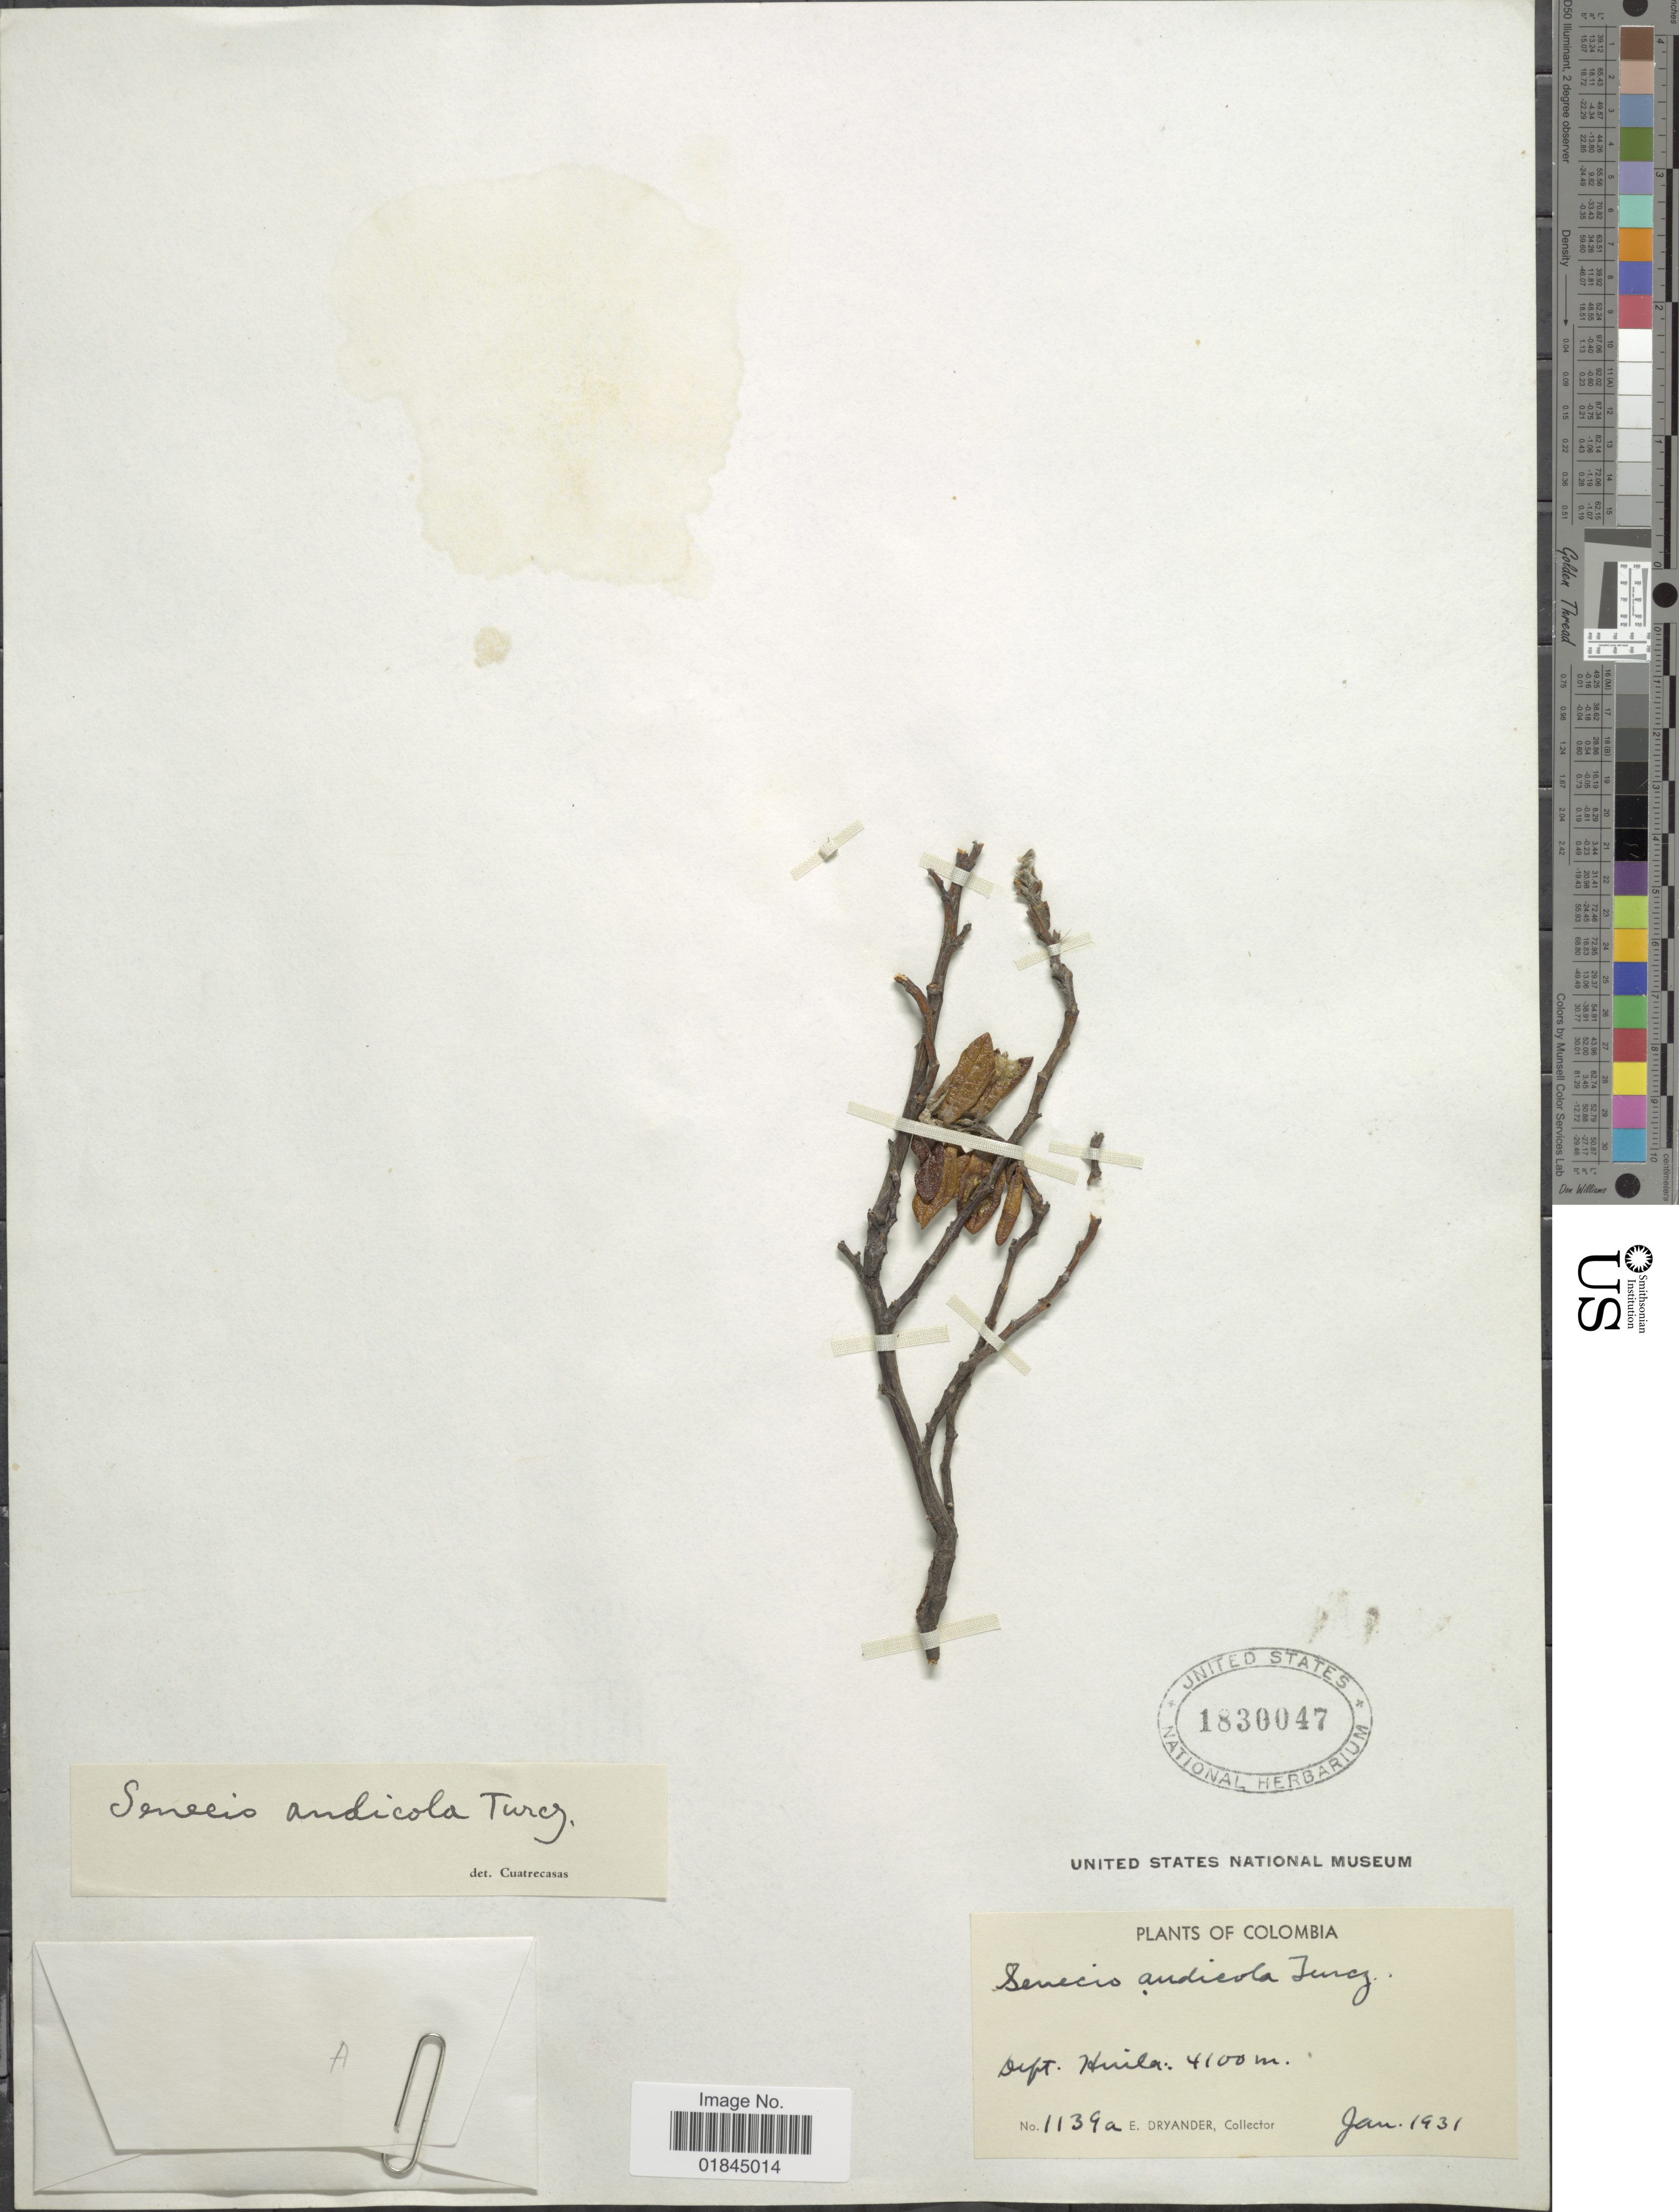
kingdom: Plantae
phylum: Tracheophyta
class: Magnoliopsida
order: Asterales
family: Asteraceae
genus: Pentacalia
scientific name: Pentacalia andicola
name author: (Turcz.) Cuatrec.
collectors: E. Dryander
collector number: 1139a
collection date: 1931-01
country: Colombia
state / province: Huila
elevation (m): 4100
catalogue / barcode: US 1830047